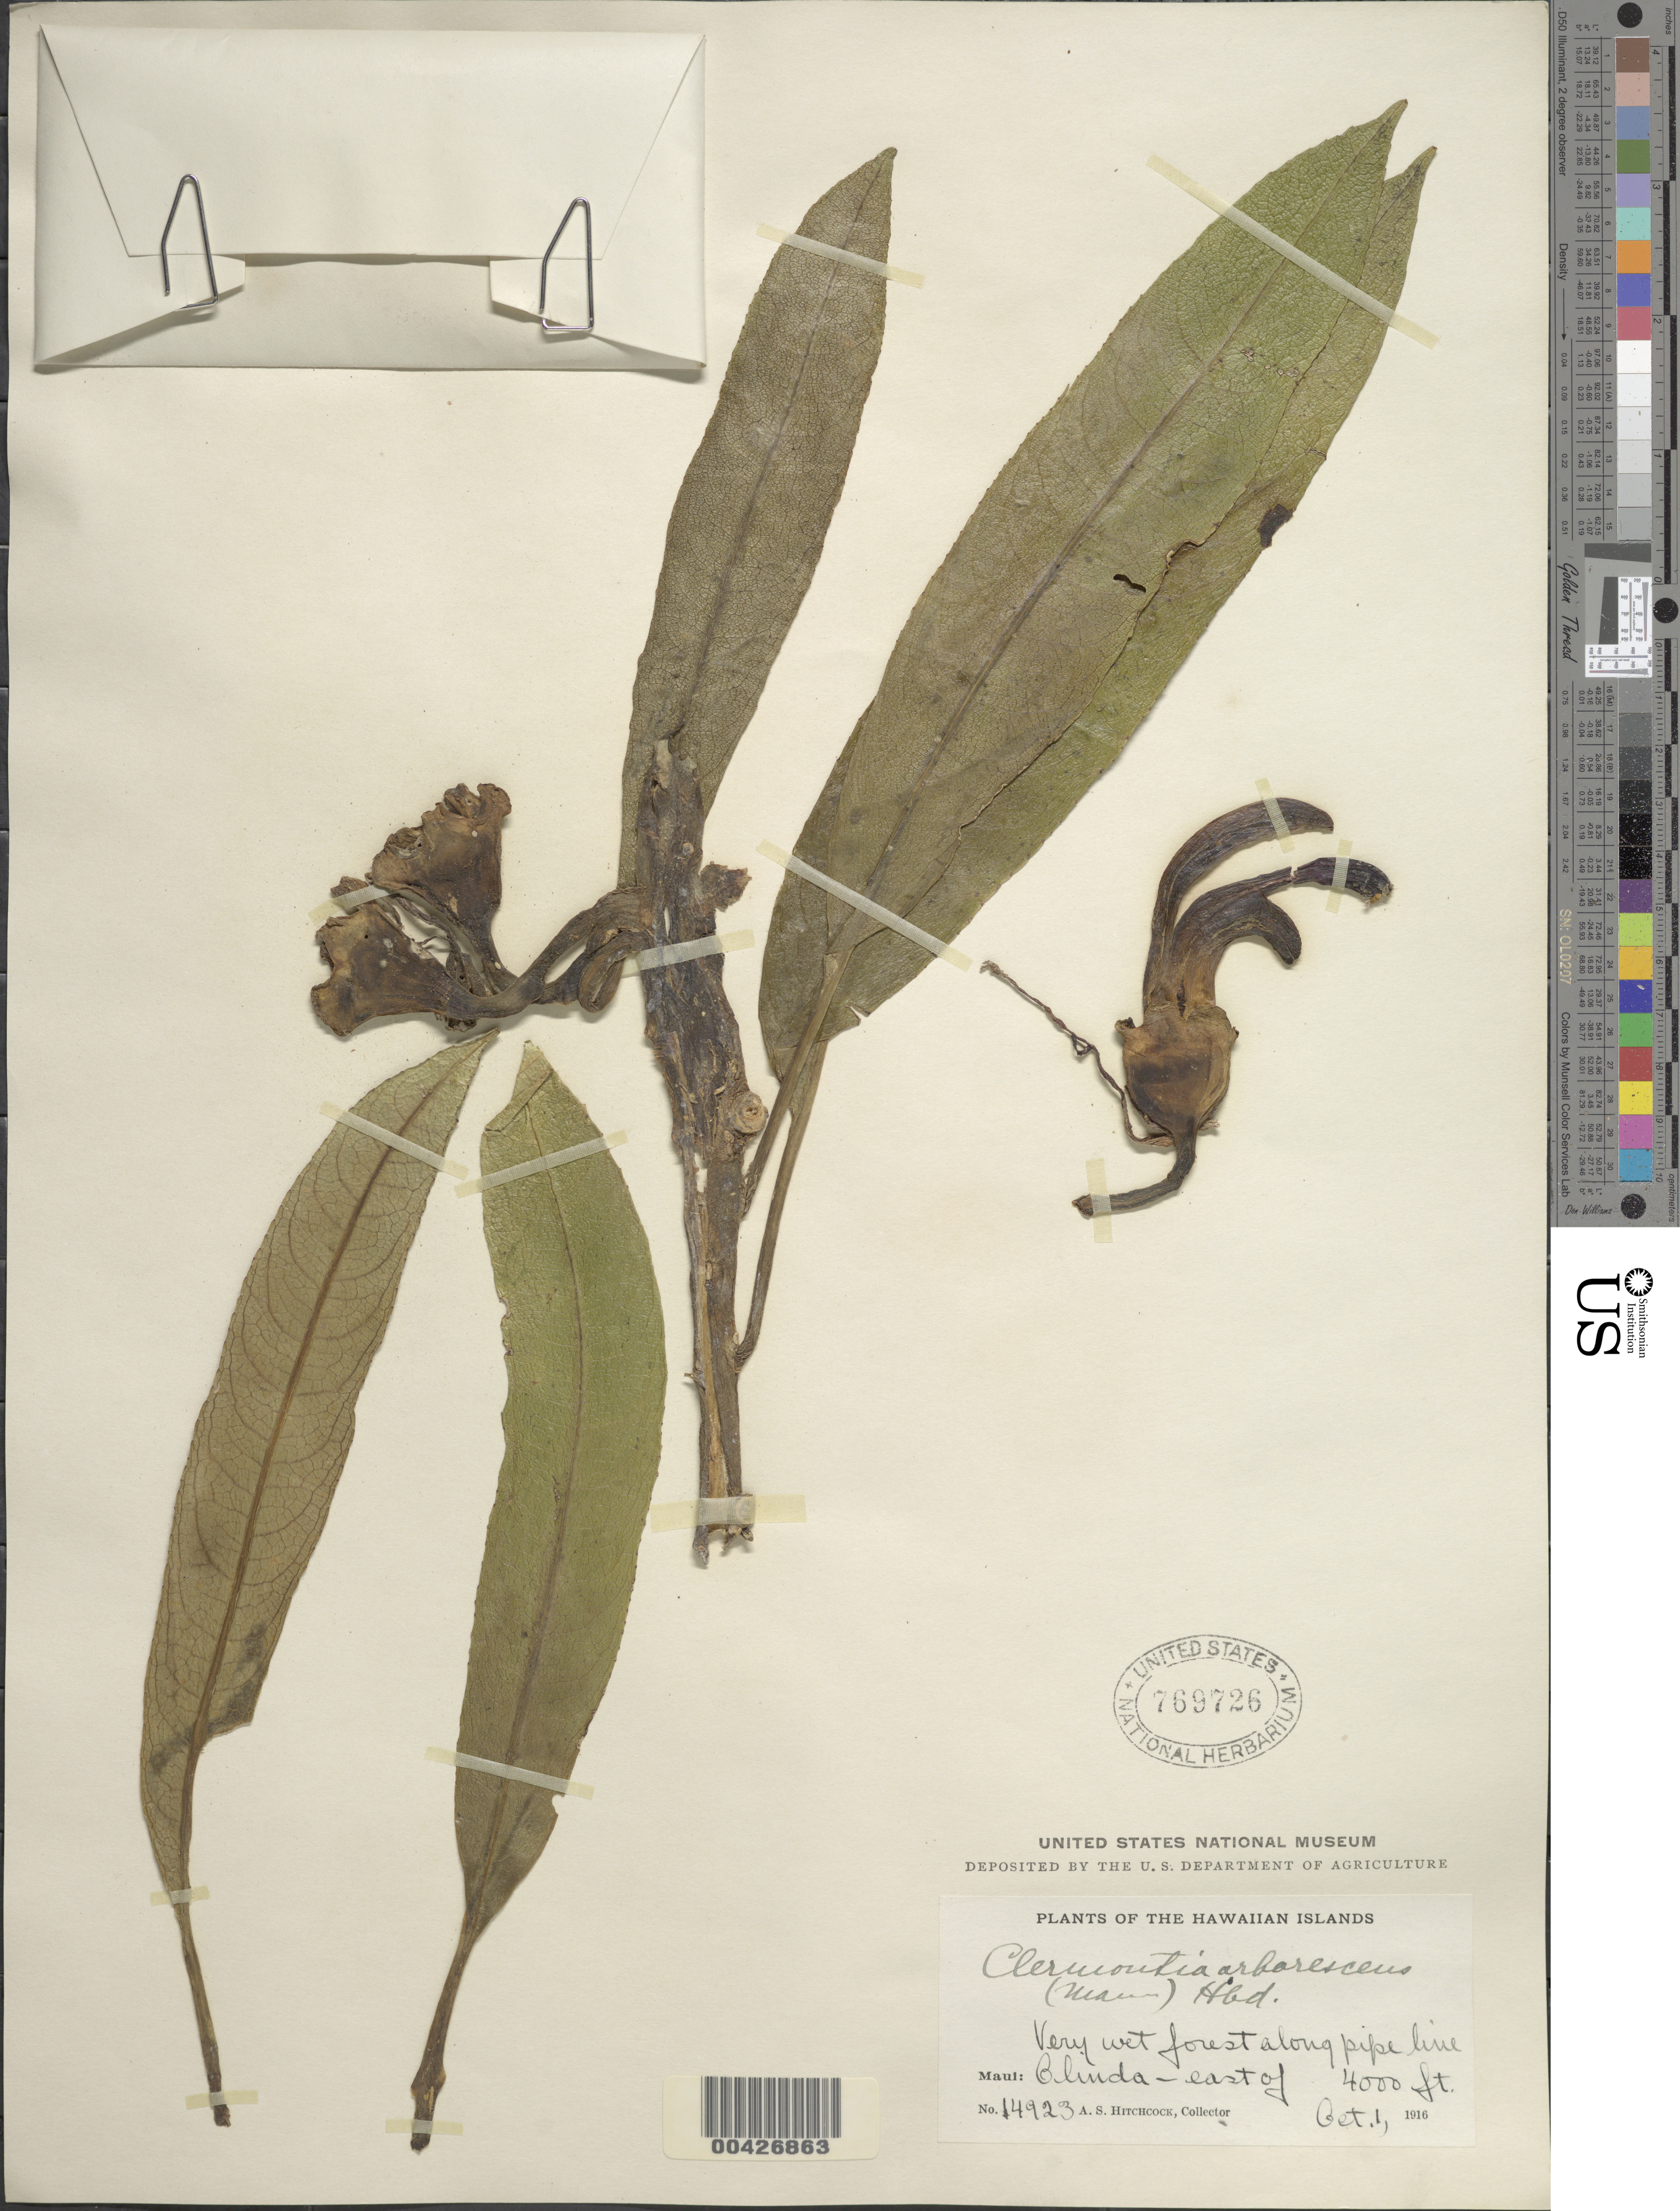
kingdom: Plantae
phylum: Tracheophyta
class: Magnoliopsida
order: Asterales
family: Campanulaceae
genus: Clermontia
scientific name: Clermontia arborescens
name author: (H. Mann) Hillebr.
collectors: A. S. Hitchcock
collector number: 14923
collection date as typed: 1 Oct 1916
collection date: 1916-10-01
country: United States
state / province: Hawaii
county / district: Maui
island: Maui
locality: Olinda-east of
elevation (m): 1219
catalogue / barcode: US 769726